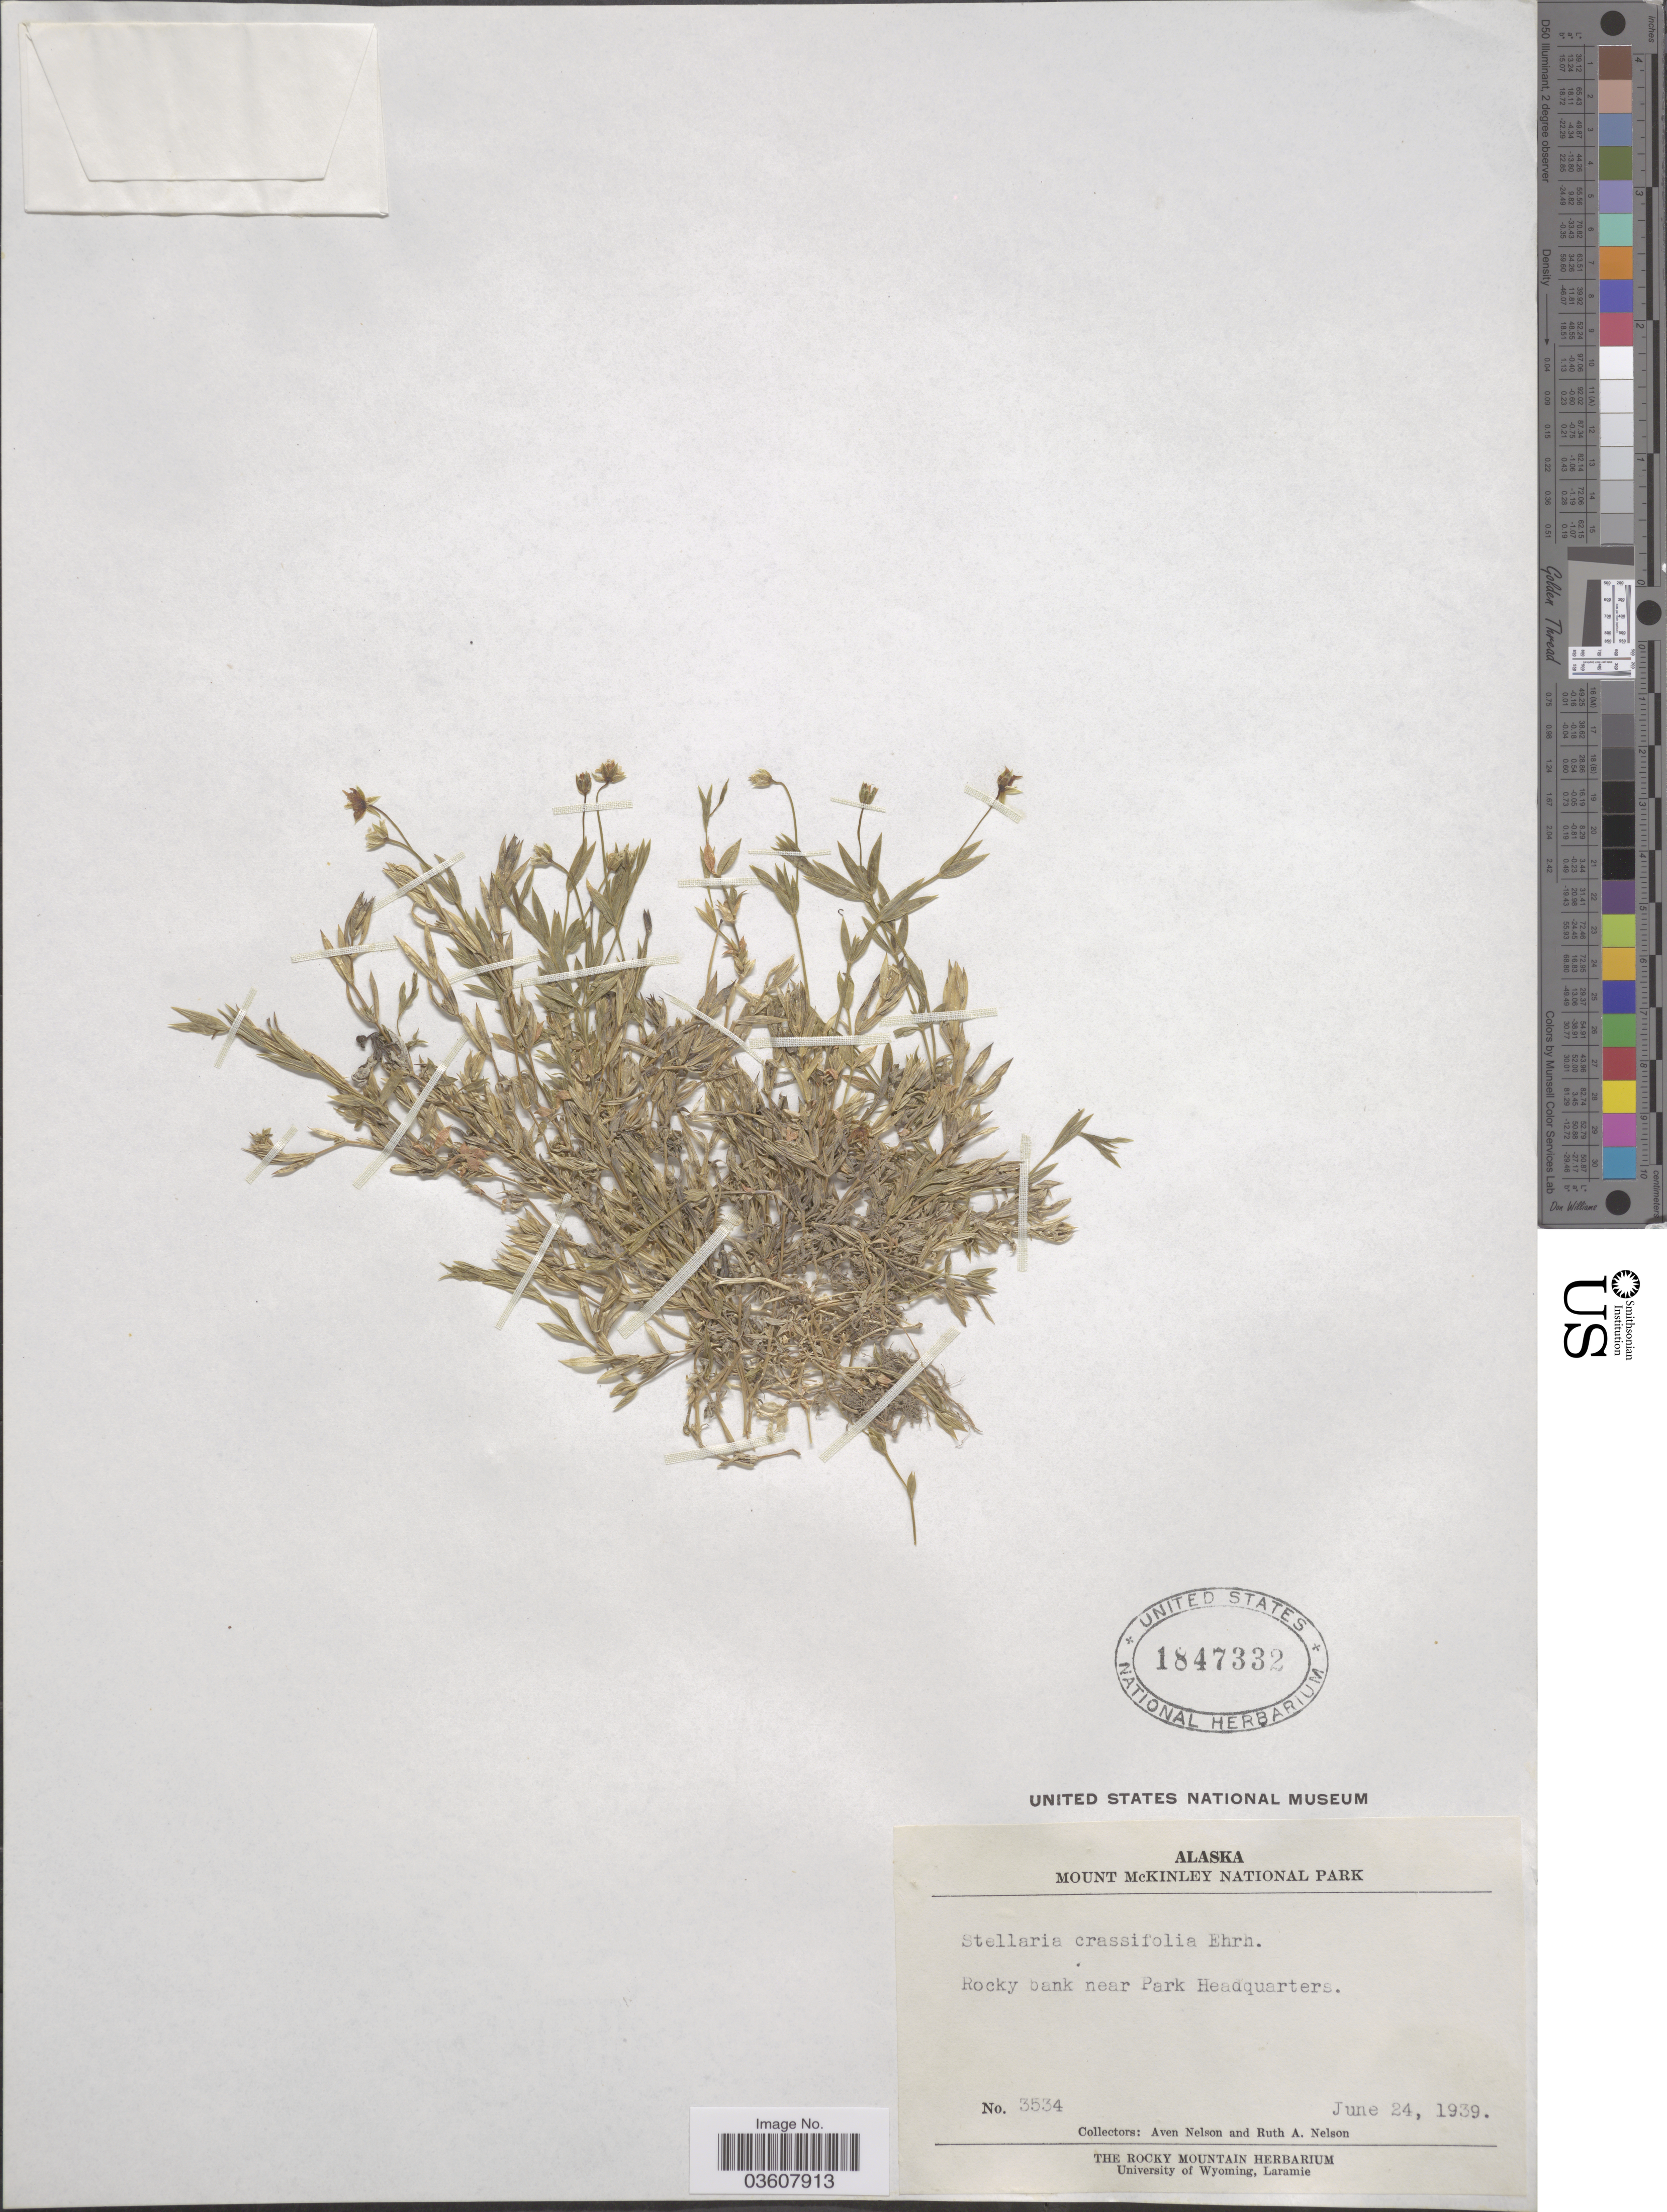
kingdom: Plantae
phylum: Tracheophyta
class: Magnoliopsida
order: Caryophyllales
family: Caryophyllaceae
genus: Stellaria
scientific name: Stellaria crassifolia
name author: Ehrh.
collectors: A. Nelson & R. A. Nelson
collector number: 3534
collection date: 1939-06-24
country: United States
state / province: Alaska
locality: Mount McKinley National Park. Rocky bank near Park Headquarters.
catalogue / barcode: US 1847332